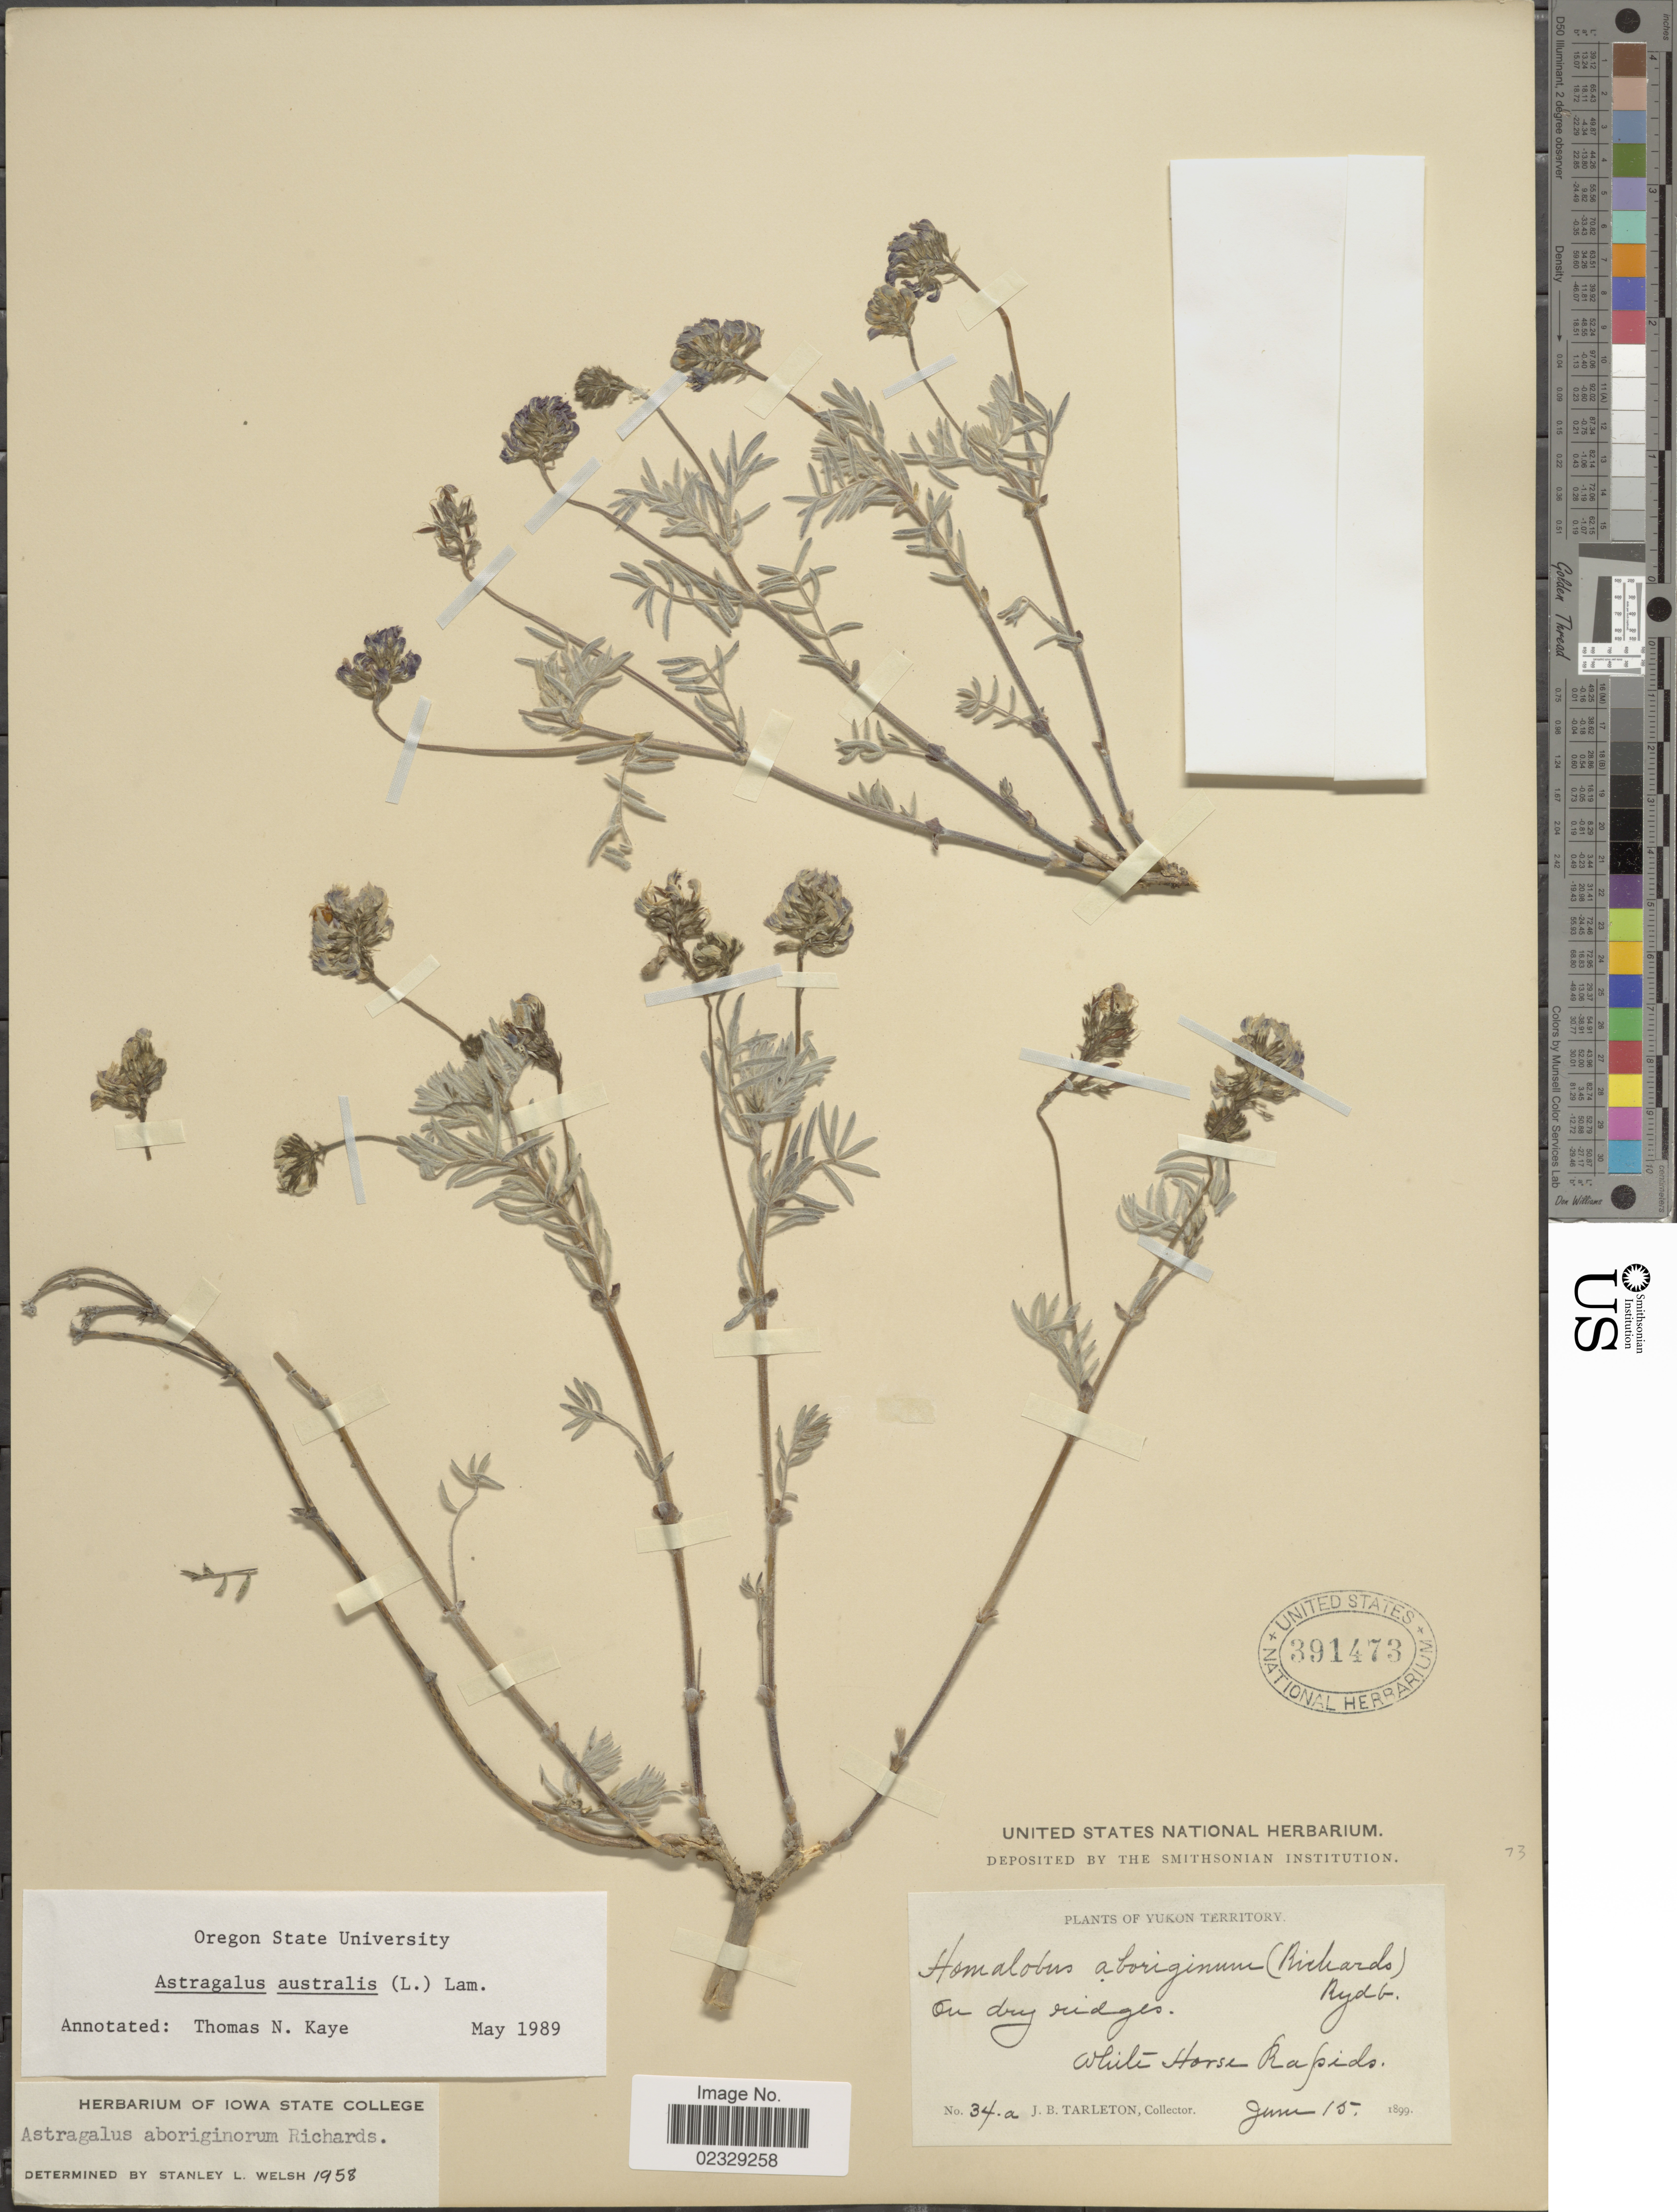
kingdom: Plantae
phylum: Tracheophyta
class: Magnoliopsida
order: Fabales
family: Fabaceae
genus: Astragalus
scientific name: Astragalus australis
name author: (L.) Lam.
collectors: J. Tarleton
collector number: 34a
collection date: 1899-06-15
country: Canada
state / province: Yukon Territory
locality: On dry ridges, White Horse Rapids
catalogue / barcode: US 391473